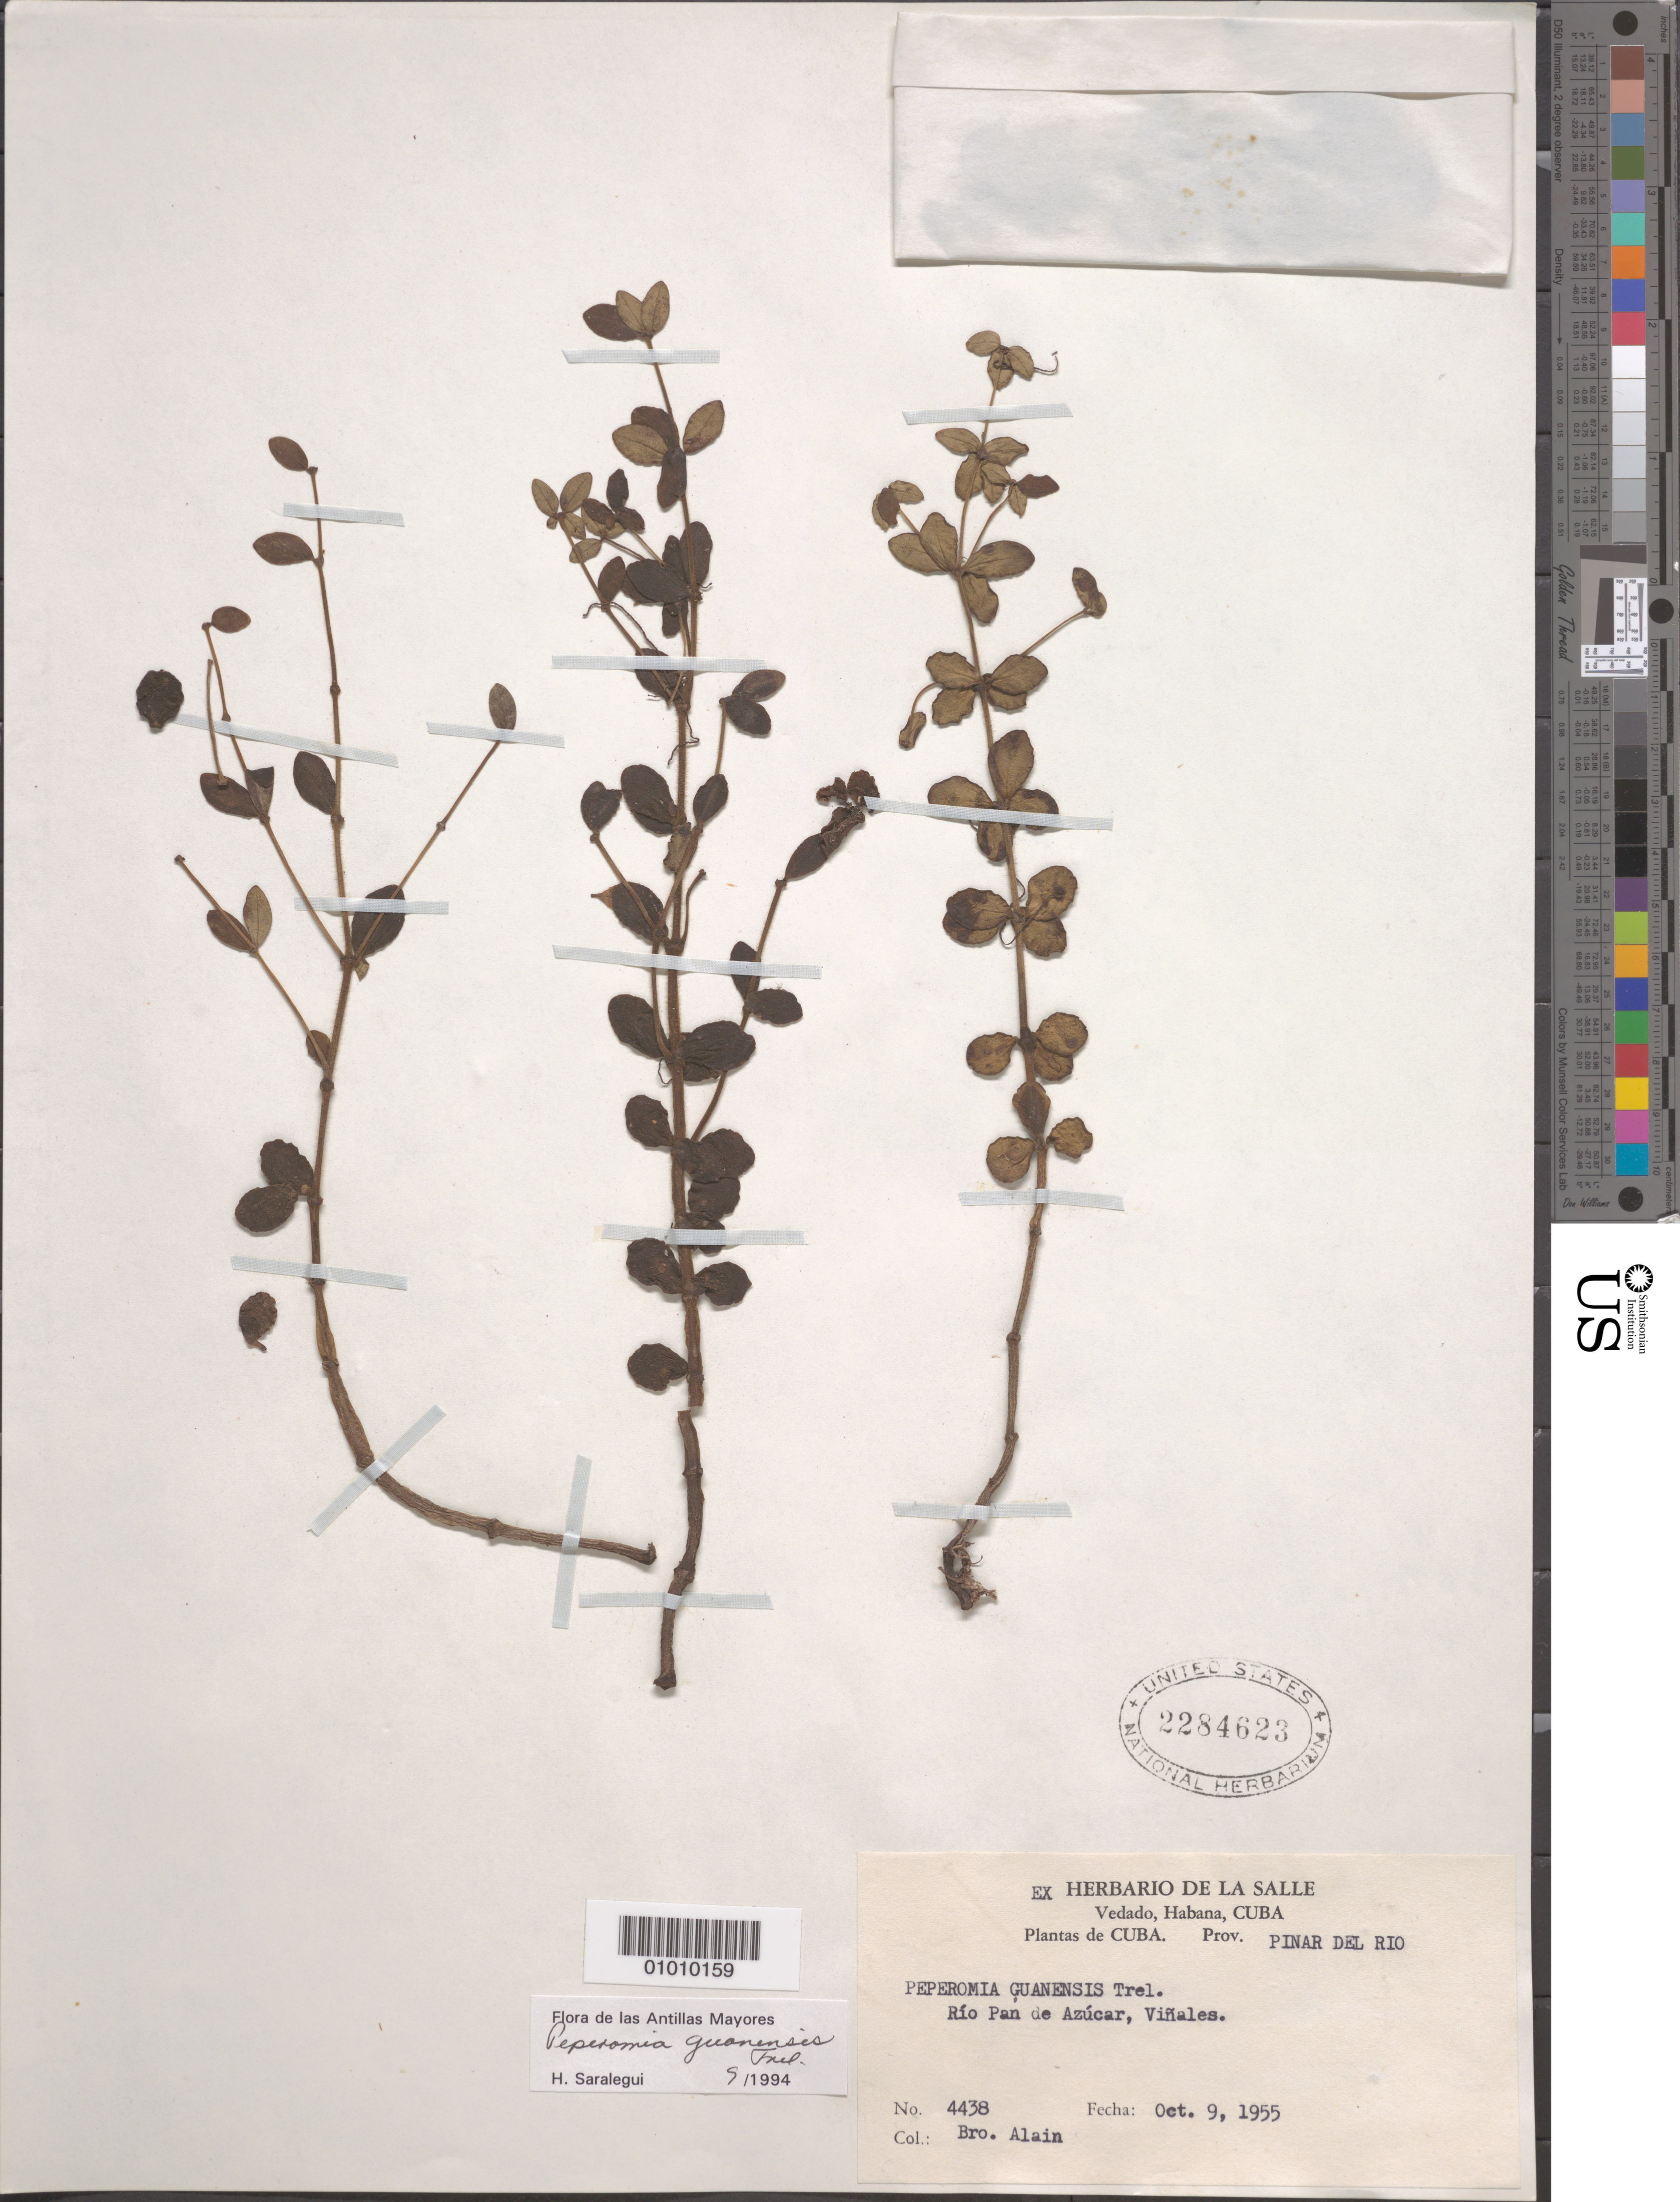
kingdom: Plantae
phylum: Tracheophyta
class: Magnoliopsida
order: Piperales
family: Piperaceae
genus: Peperomia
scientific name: Peperomia guadaloupensis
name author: C. DC.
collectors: A. H. Liogier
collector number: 4438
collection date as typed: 09 Oct 1955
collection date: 1955-10-09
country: Cuba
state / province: Pinar del Rio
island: Cuba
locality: Vedado, Habana Rio Pan de Azucar, Viñales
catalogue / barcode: US 2284623